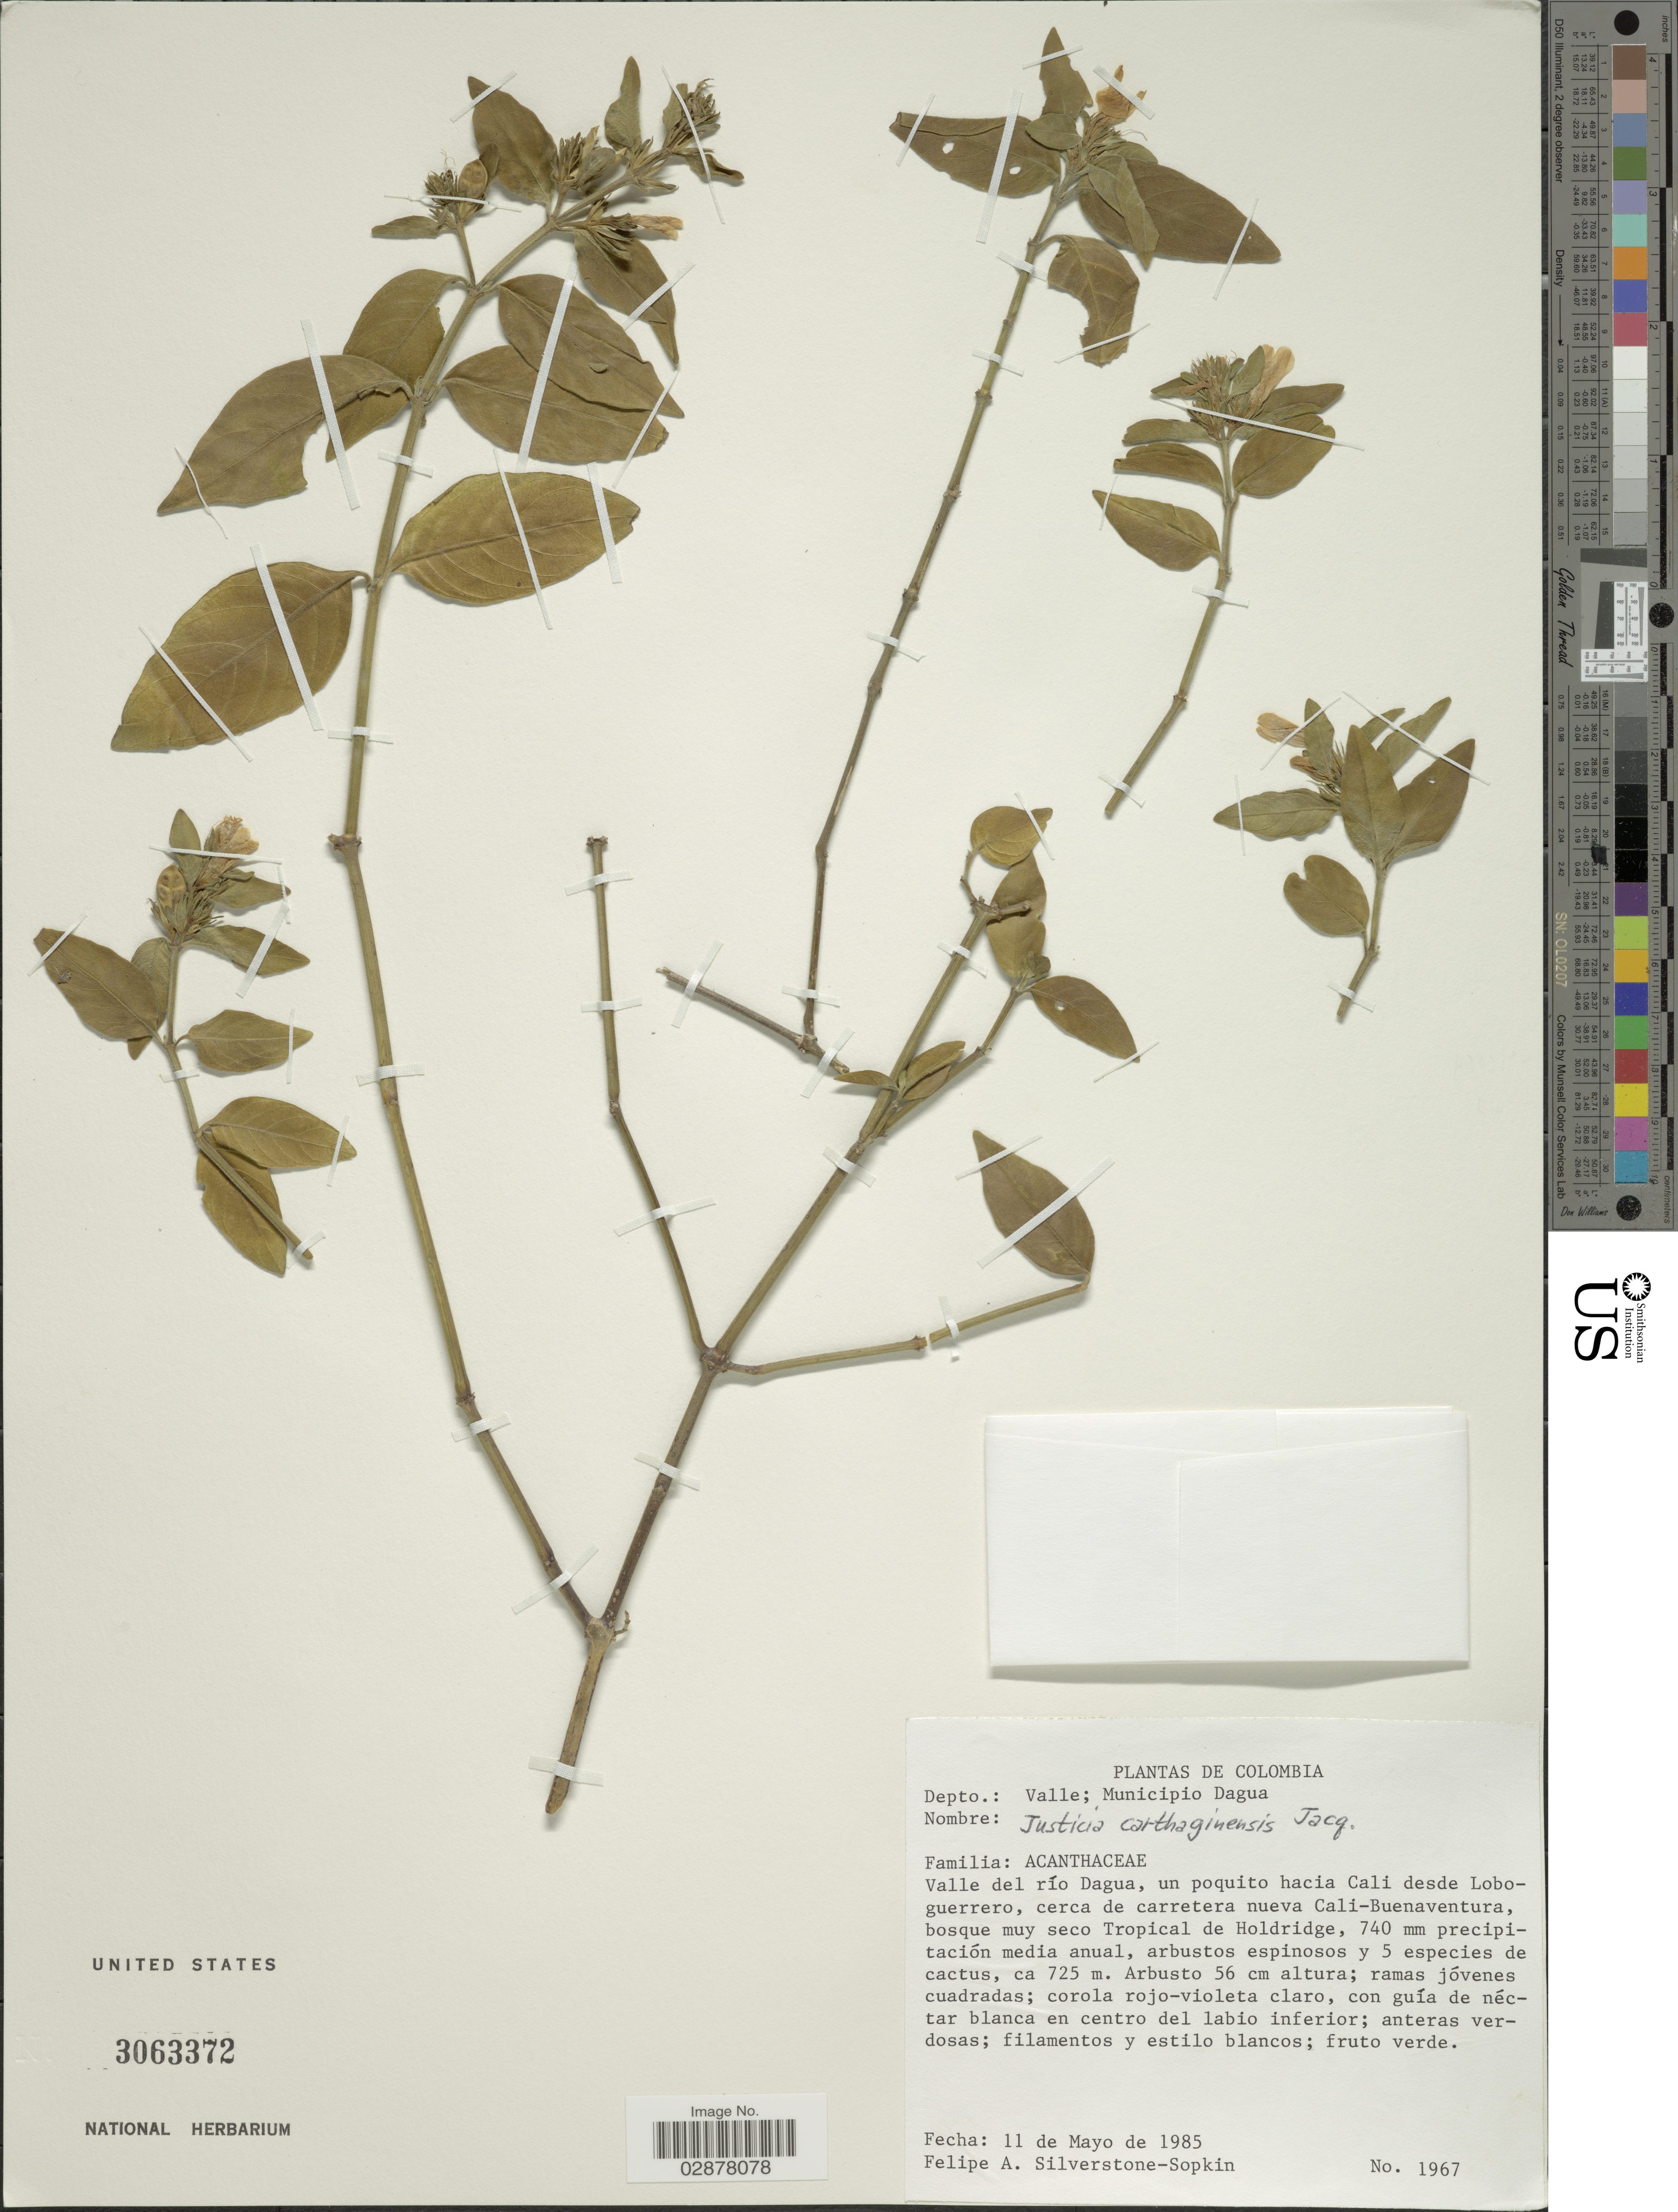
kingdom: Plantae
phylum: Tracheophyta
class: Magnoliopsida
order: Lamiales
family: Acanthaceae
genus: Justicia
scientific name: Justicia carthaginensis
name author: Jacq.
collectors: P. A. Silverstone-Sopkin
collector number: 1967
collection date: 1985-05-11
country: Colombia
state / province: Valle del Cauca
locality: Depto. Valle, Municipio Dagua, Valle del río Dagua, un poquito hacia Cali desde Loboguerrero, cerca de carretera nueva Cali-Buenaventura, bosque muy seco Tropical de Holdridge.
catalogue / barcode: US 3063372